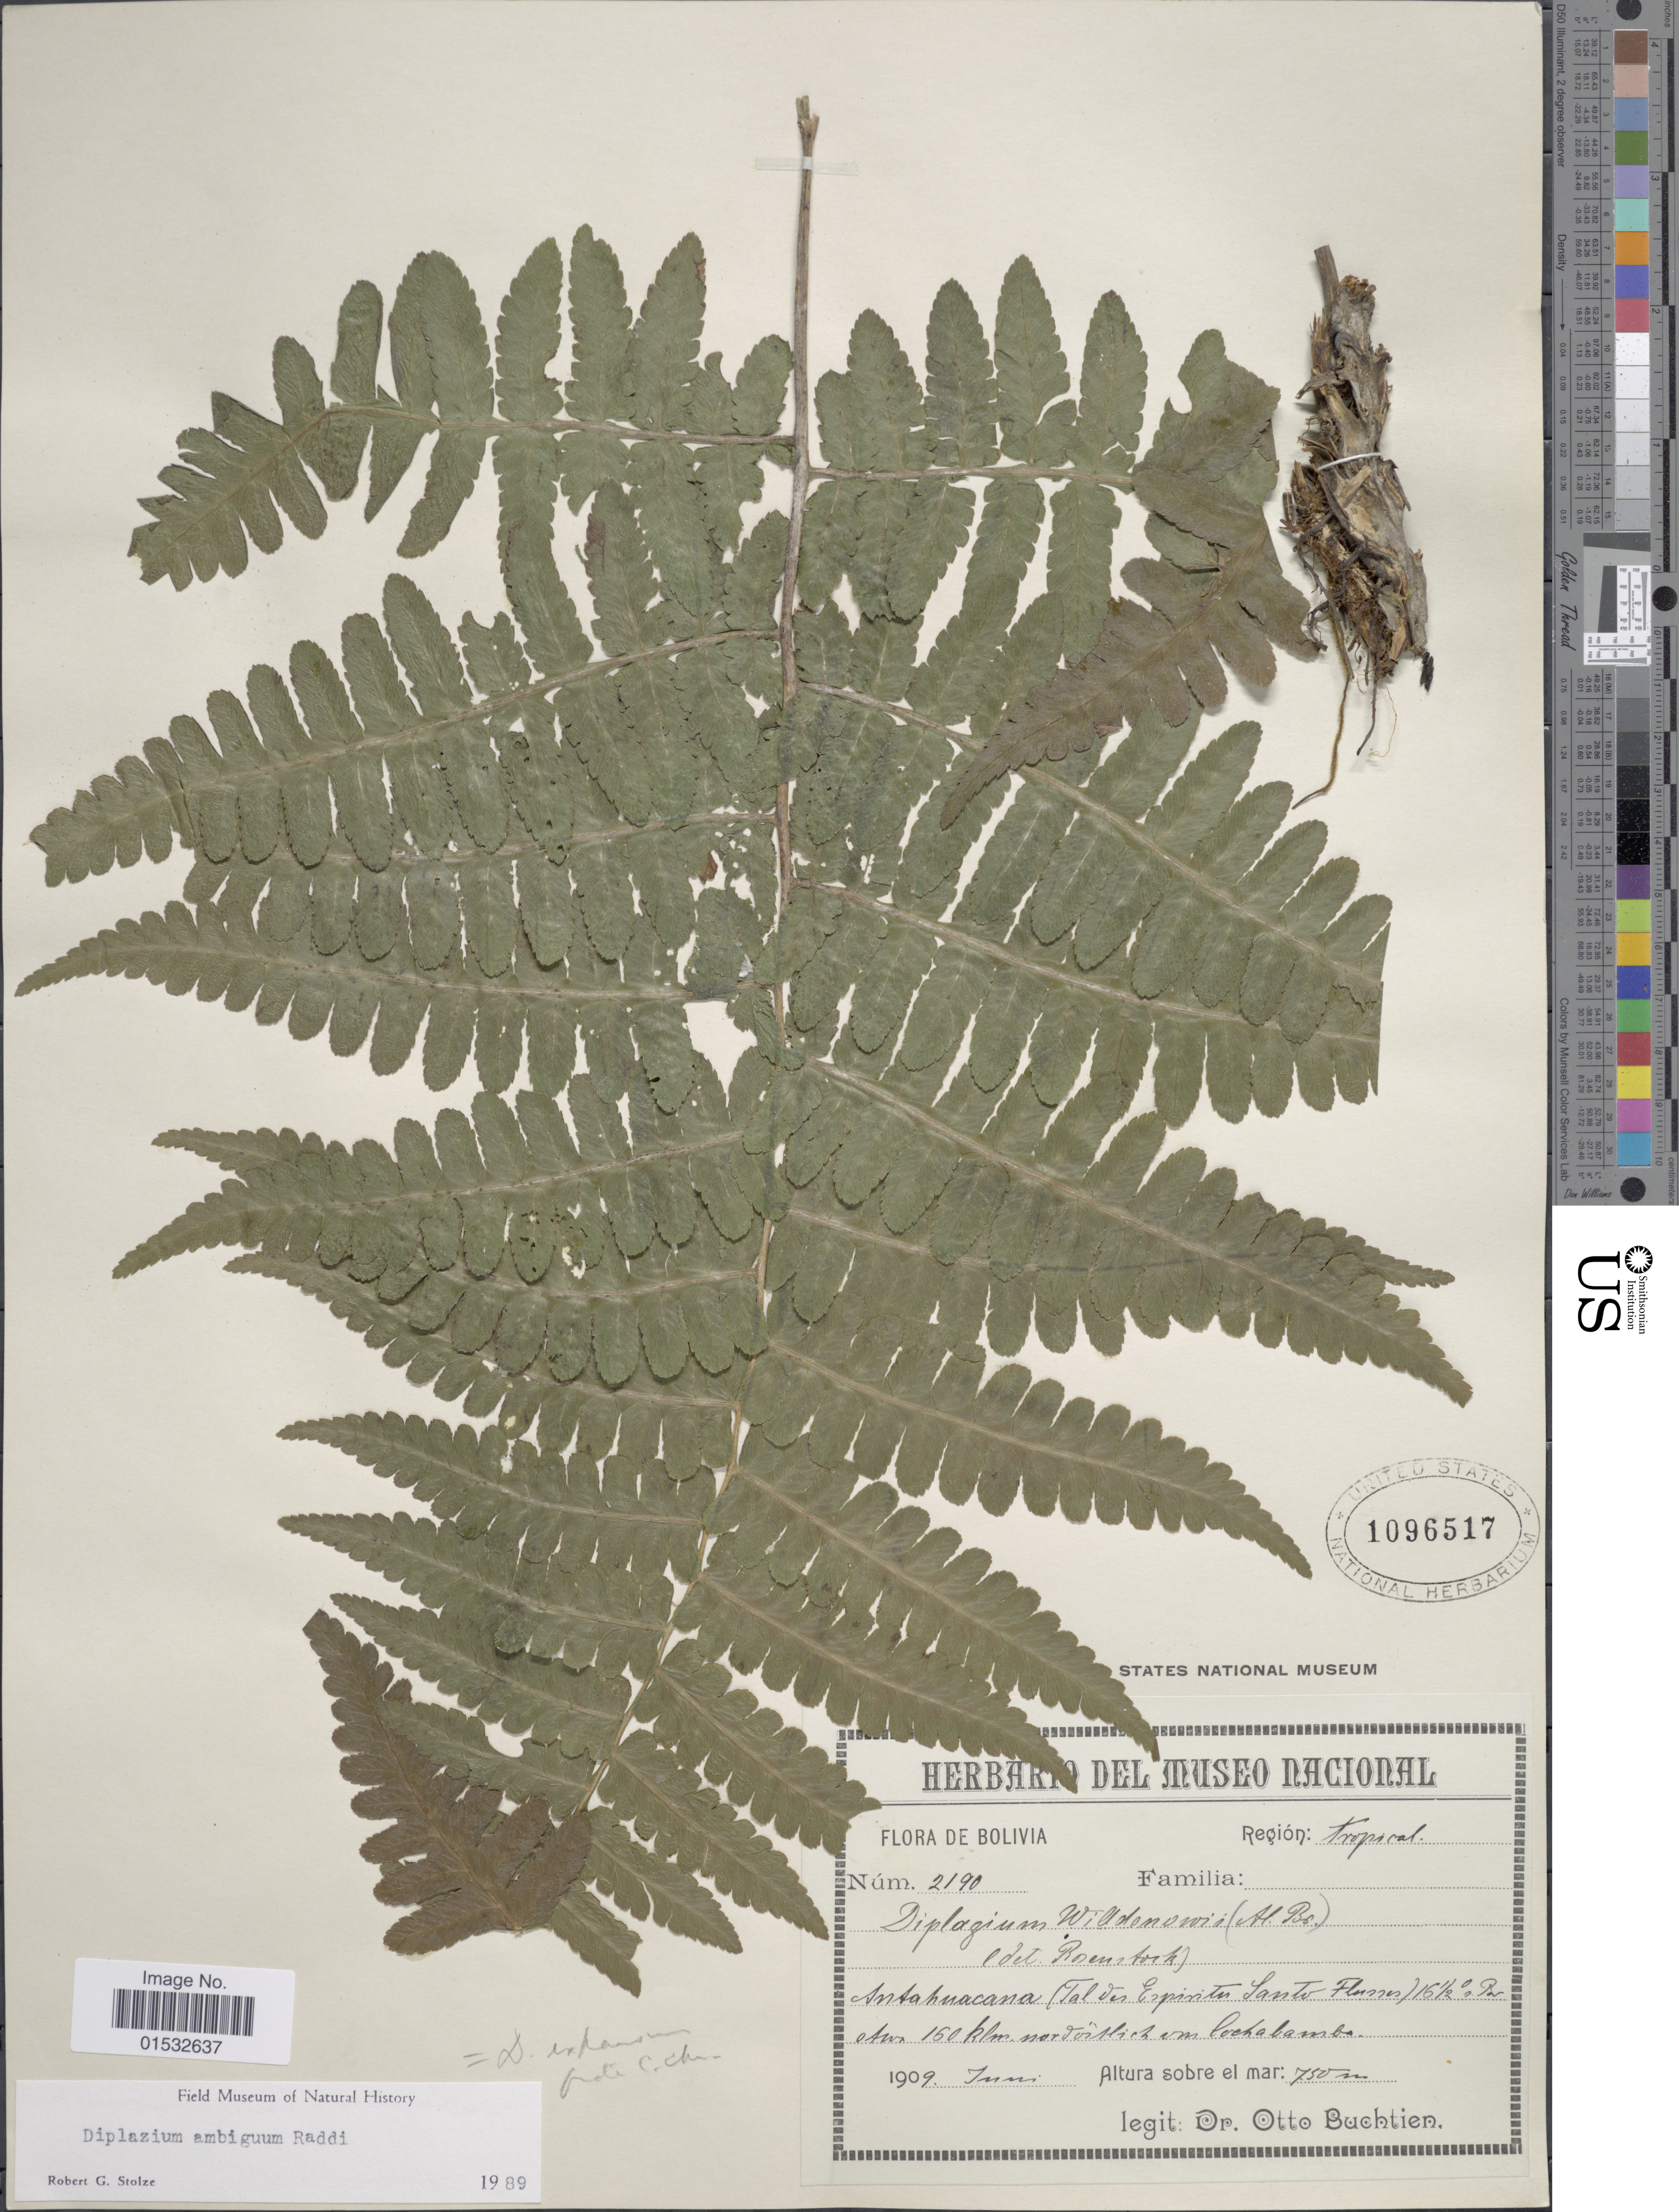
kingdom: Plantae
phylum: Tracheophyta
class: Polypodiopsida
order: Polypodiales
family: Athyriaceae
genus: Diplazium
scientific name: Diplazium ambiguum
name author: Raddi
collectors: O. Buchtien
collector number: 2190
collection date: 1909-06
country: Bolivia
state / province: Cochabamba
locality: Región tropical. Antahuacana (Valley of Espiritu Santo River) 160 km NE from Cochabamba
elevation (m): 750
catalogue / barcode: US 1096517